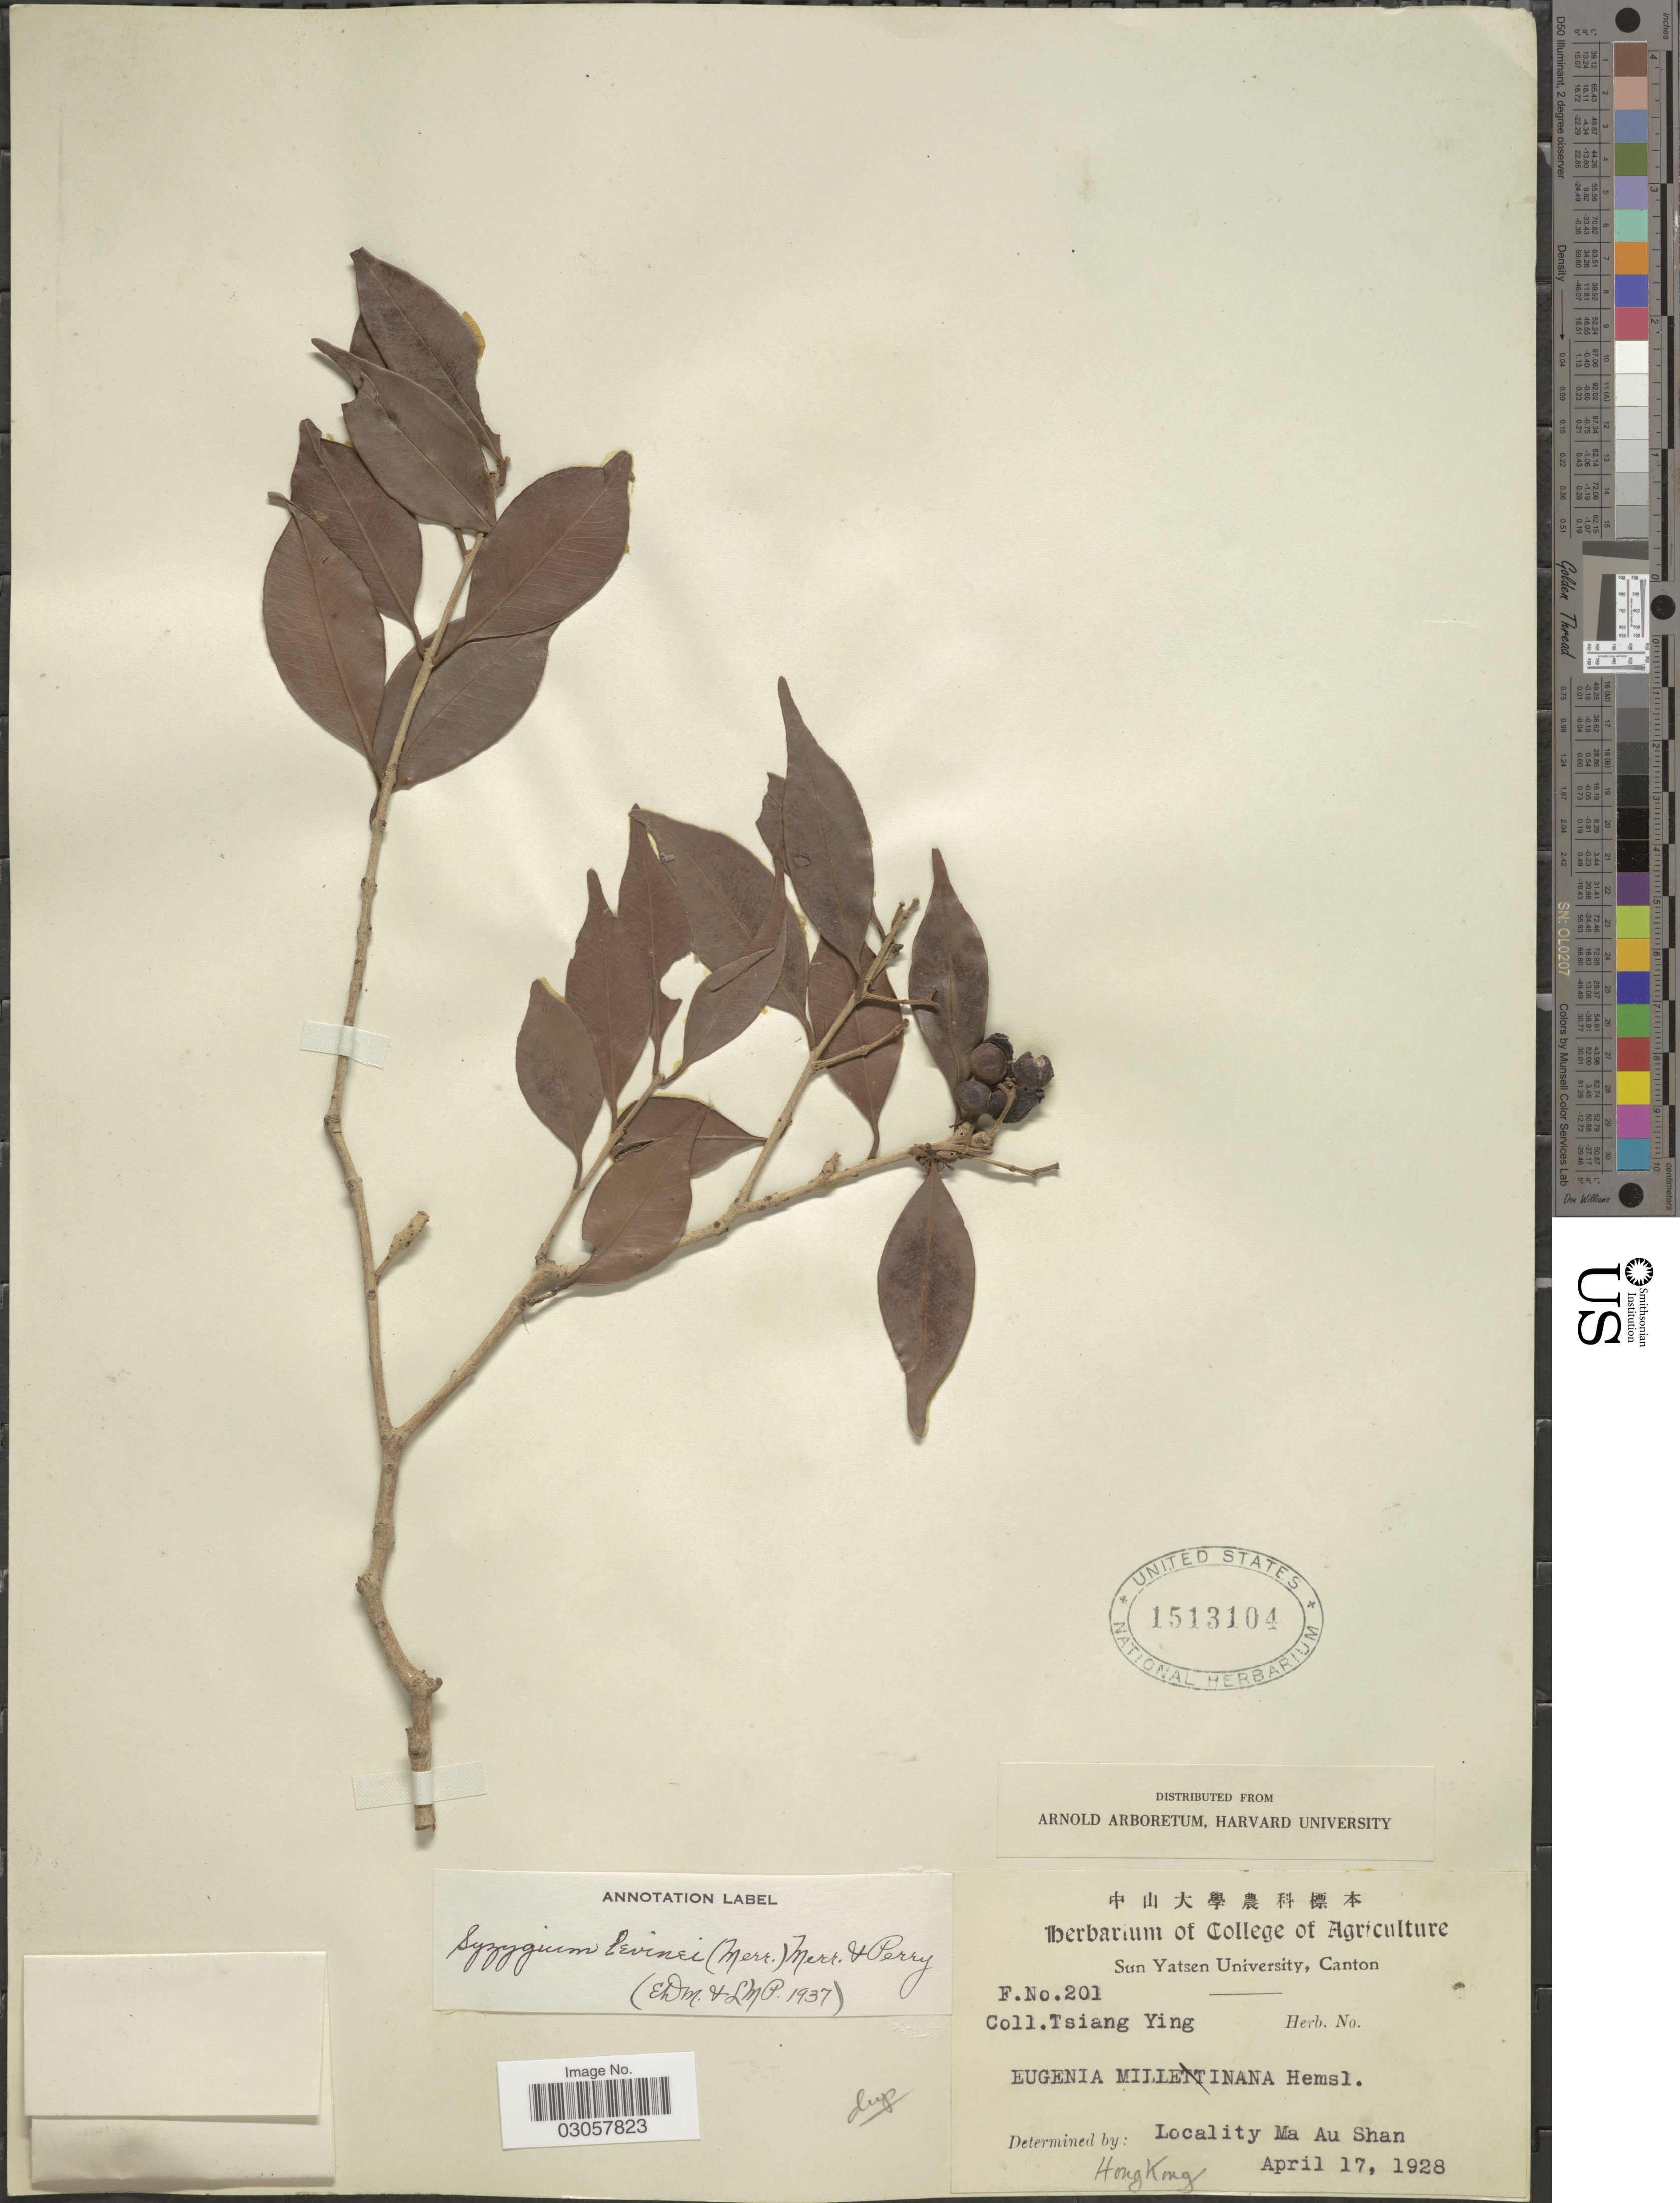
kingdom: Plantae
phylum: Tracheophyta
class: Magnoliopsida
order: Myrtales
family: Myrtaceae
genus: Syzygium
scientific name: Syzygium levinei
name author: (Merr.) Merr. & L.M. Perry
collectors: T. Ying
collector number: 201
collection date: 1928-04-17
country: China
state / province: Hong Kong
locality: Ma Au Shan.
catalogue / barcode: US 1513104